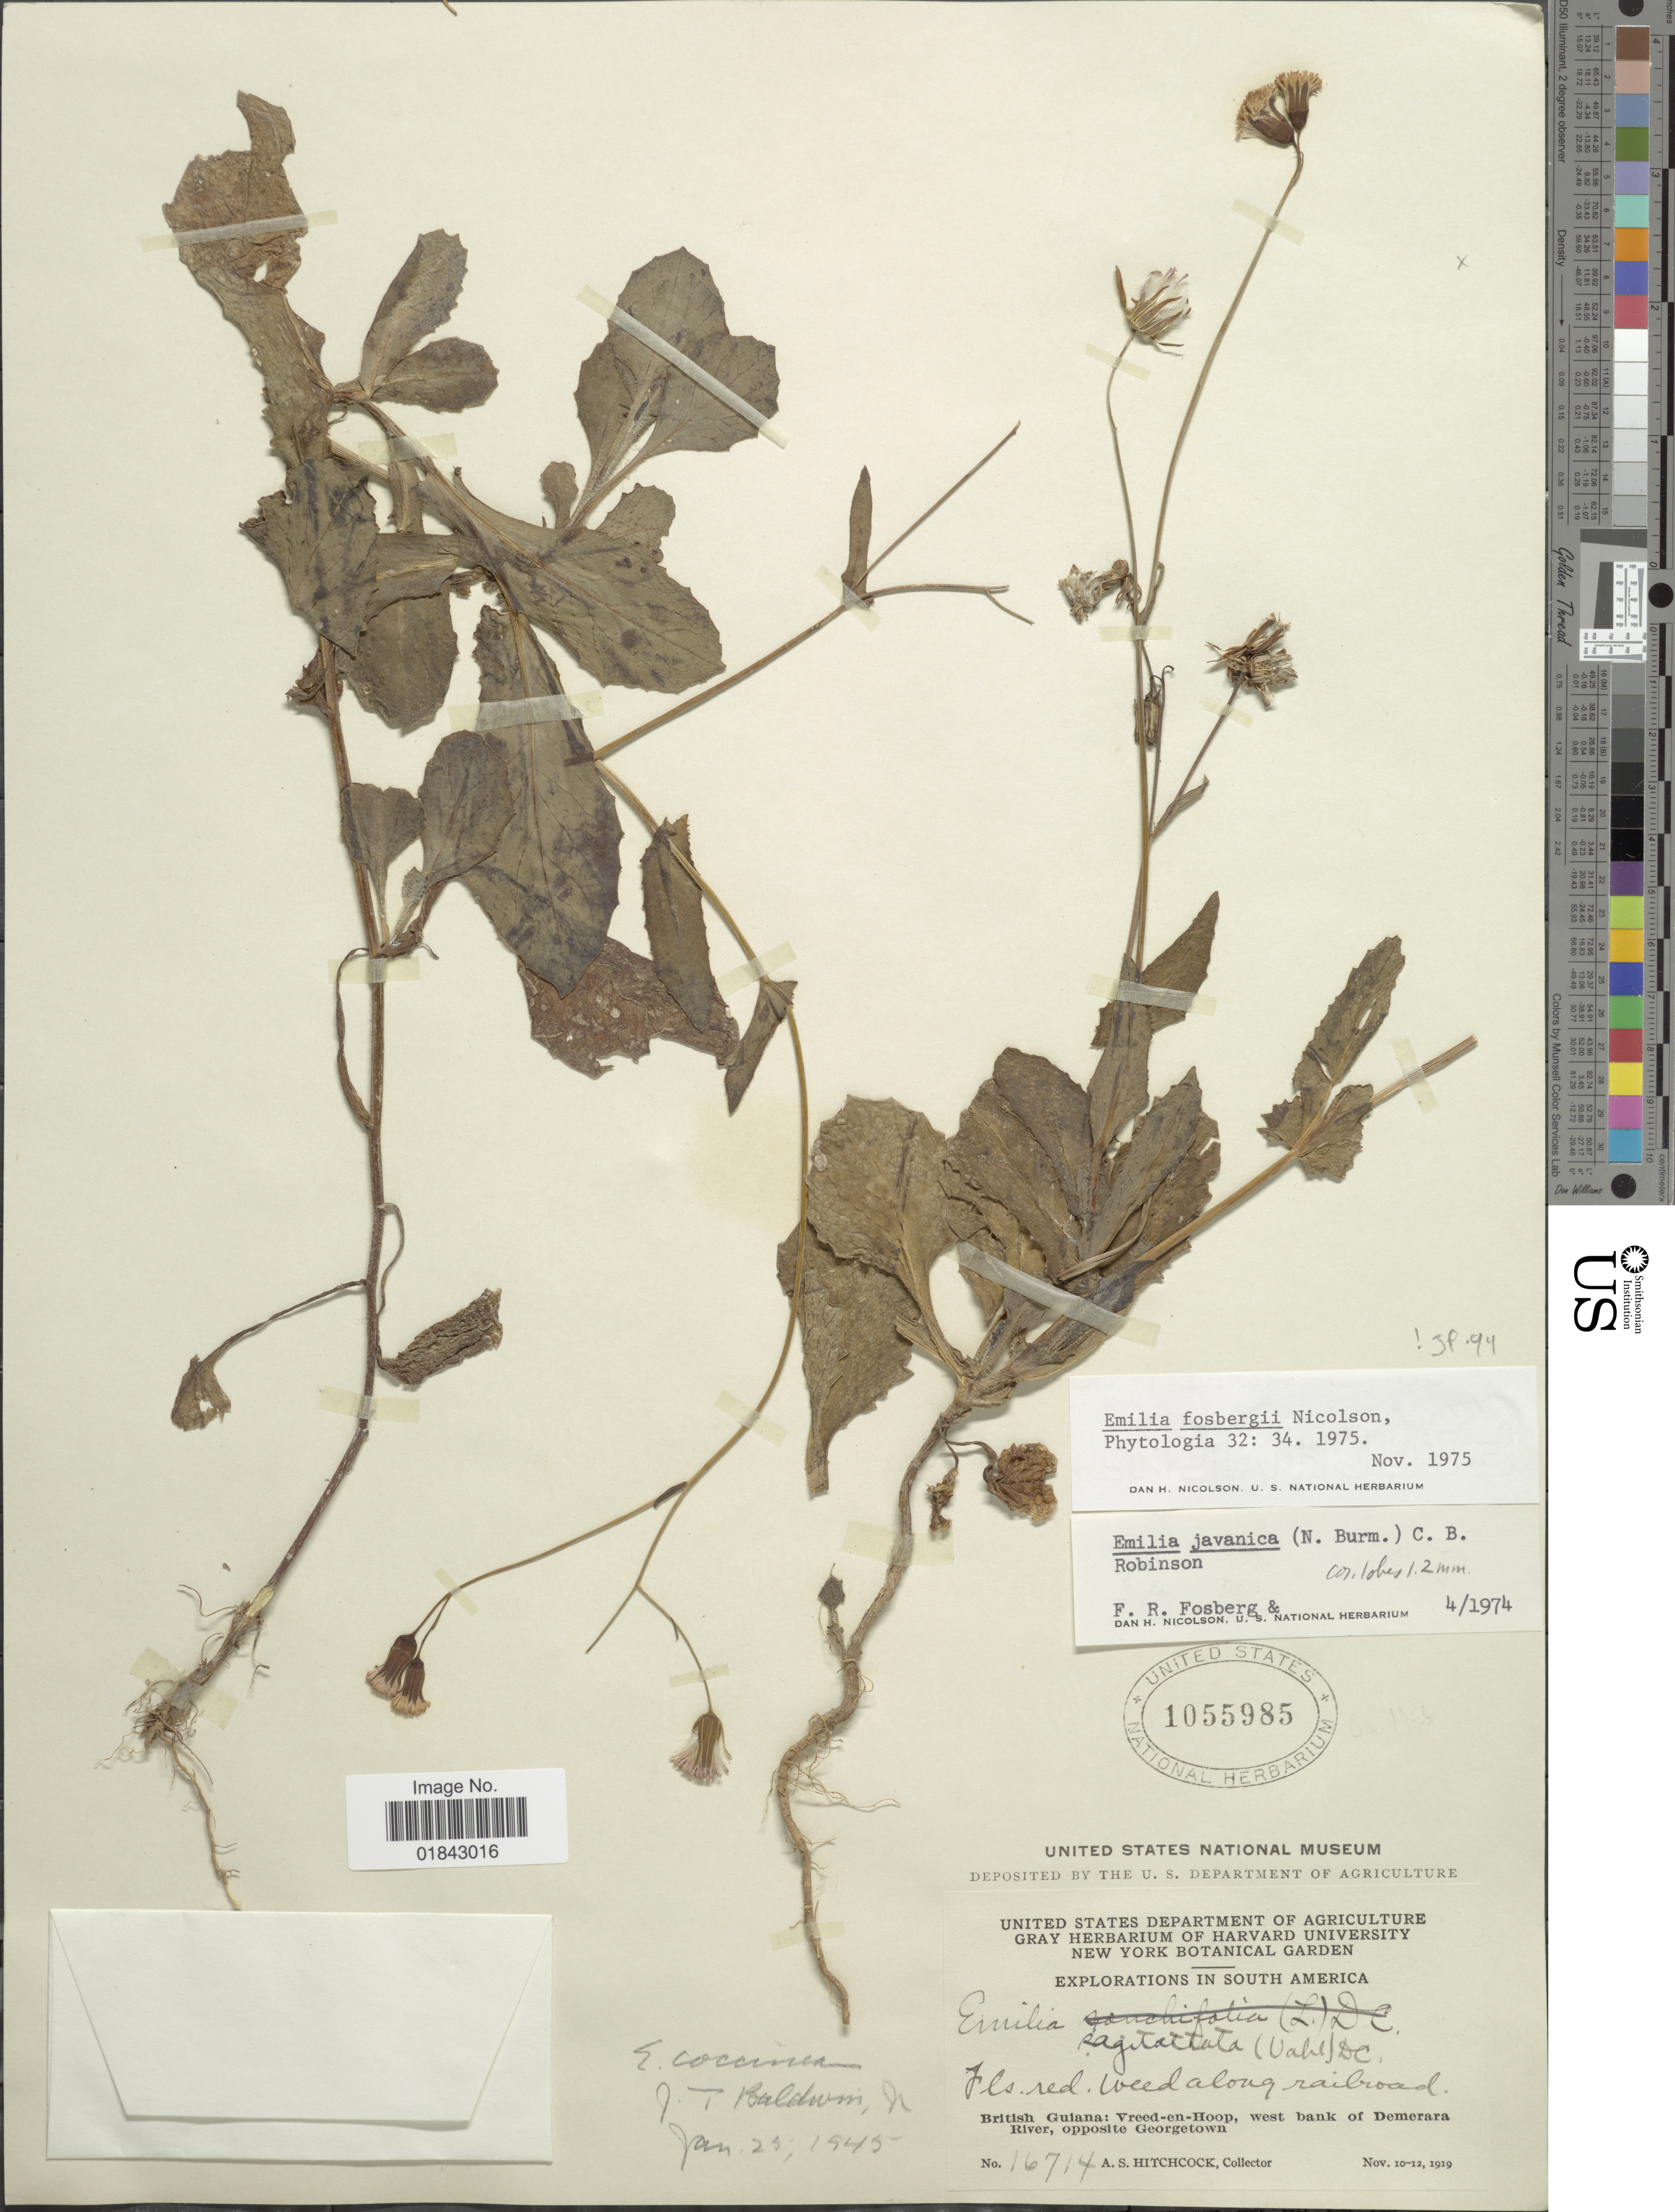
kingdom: Plantae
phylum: Tracheophyta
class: Magnoliopsida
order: Asterales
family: Asteraceae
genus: Emilia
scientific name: Emilia fosbergii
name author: Nicolson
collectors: A. S. Hitchcock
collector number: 16714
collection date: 1919-11-10/1919-11-12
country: Guyana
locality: South America. weed along railroad, British Guian: Vreed-en-Hoop, west bank of Demerara River, opposite Georgetown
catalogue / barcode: US 1055985